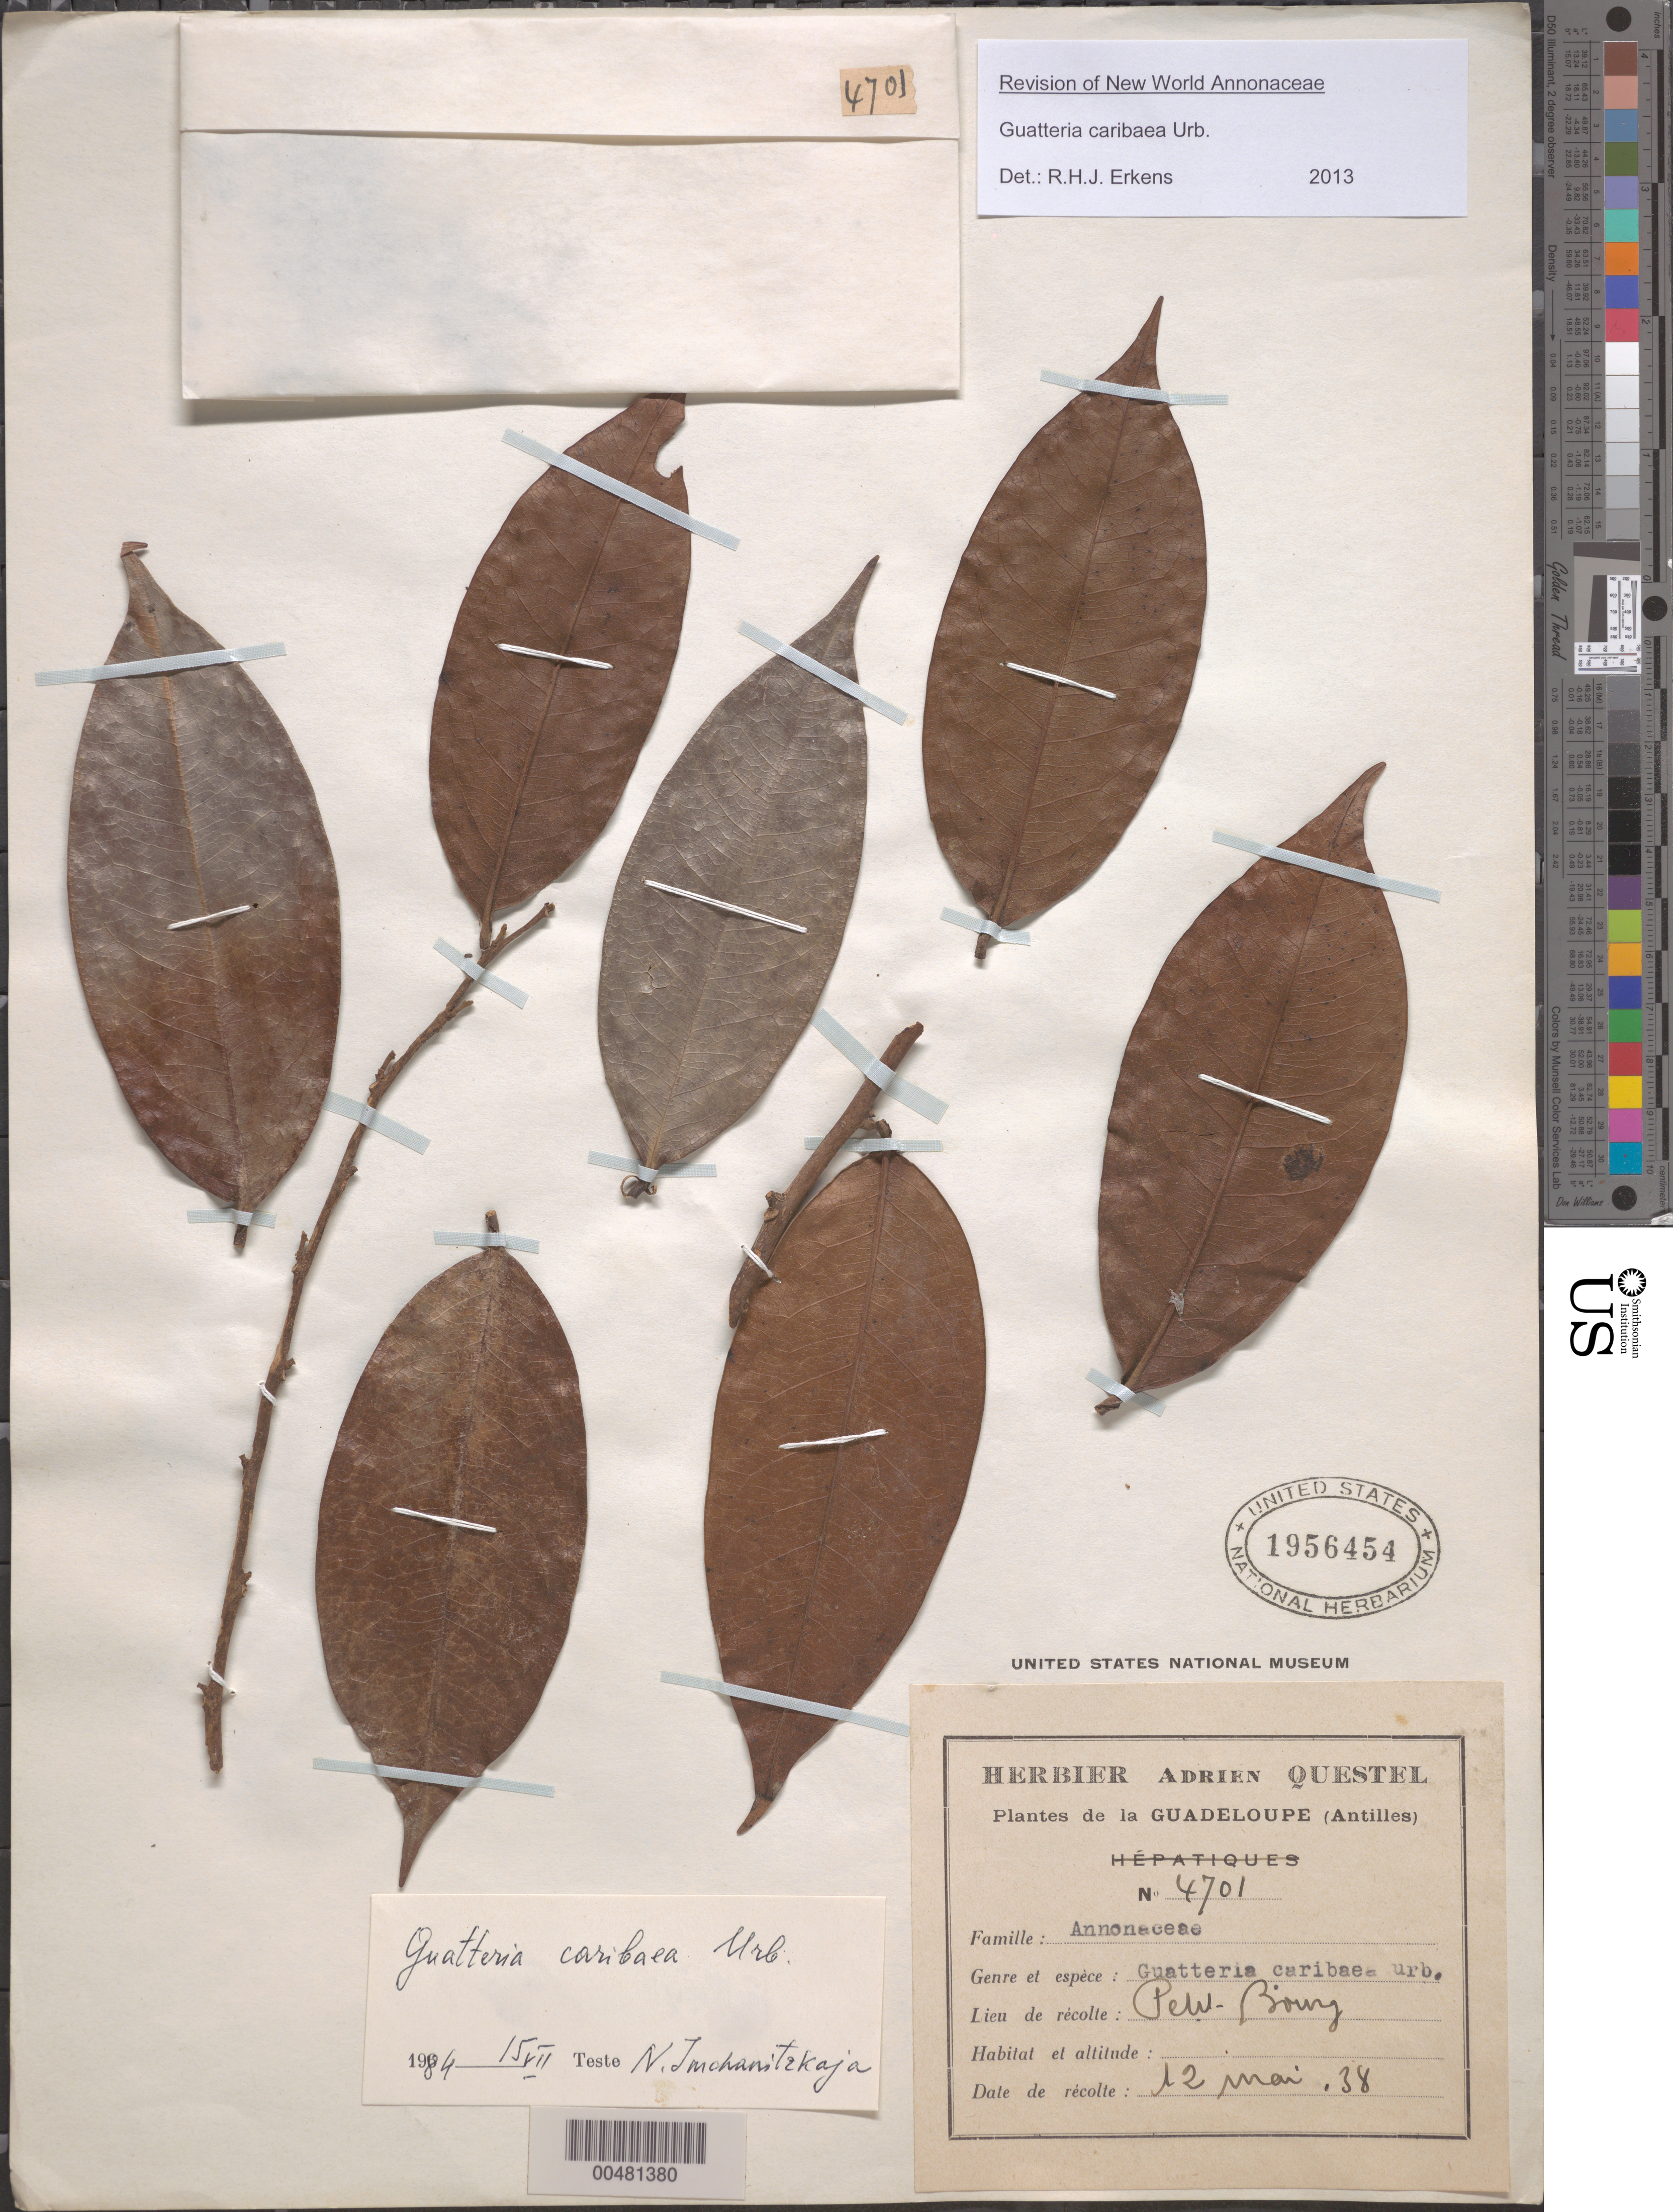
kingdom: Plantae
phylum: Tracheophyta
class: Magnoliopsida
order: Magnoliales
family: Annonaceae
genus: Guatteria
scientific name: Guatteria caribaea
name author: Urb.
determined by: Erkens, R. H. J.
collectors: A. Questel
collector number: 4701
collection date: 1938-05-12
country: Guadeloupe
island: Leeward Is.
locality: Petit Bourg.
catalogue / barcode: US 1956454